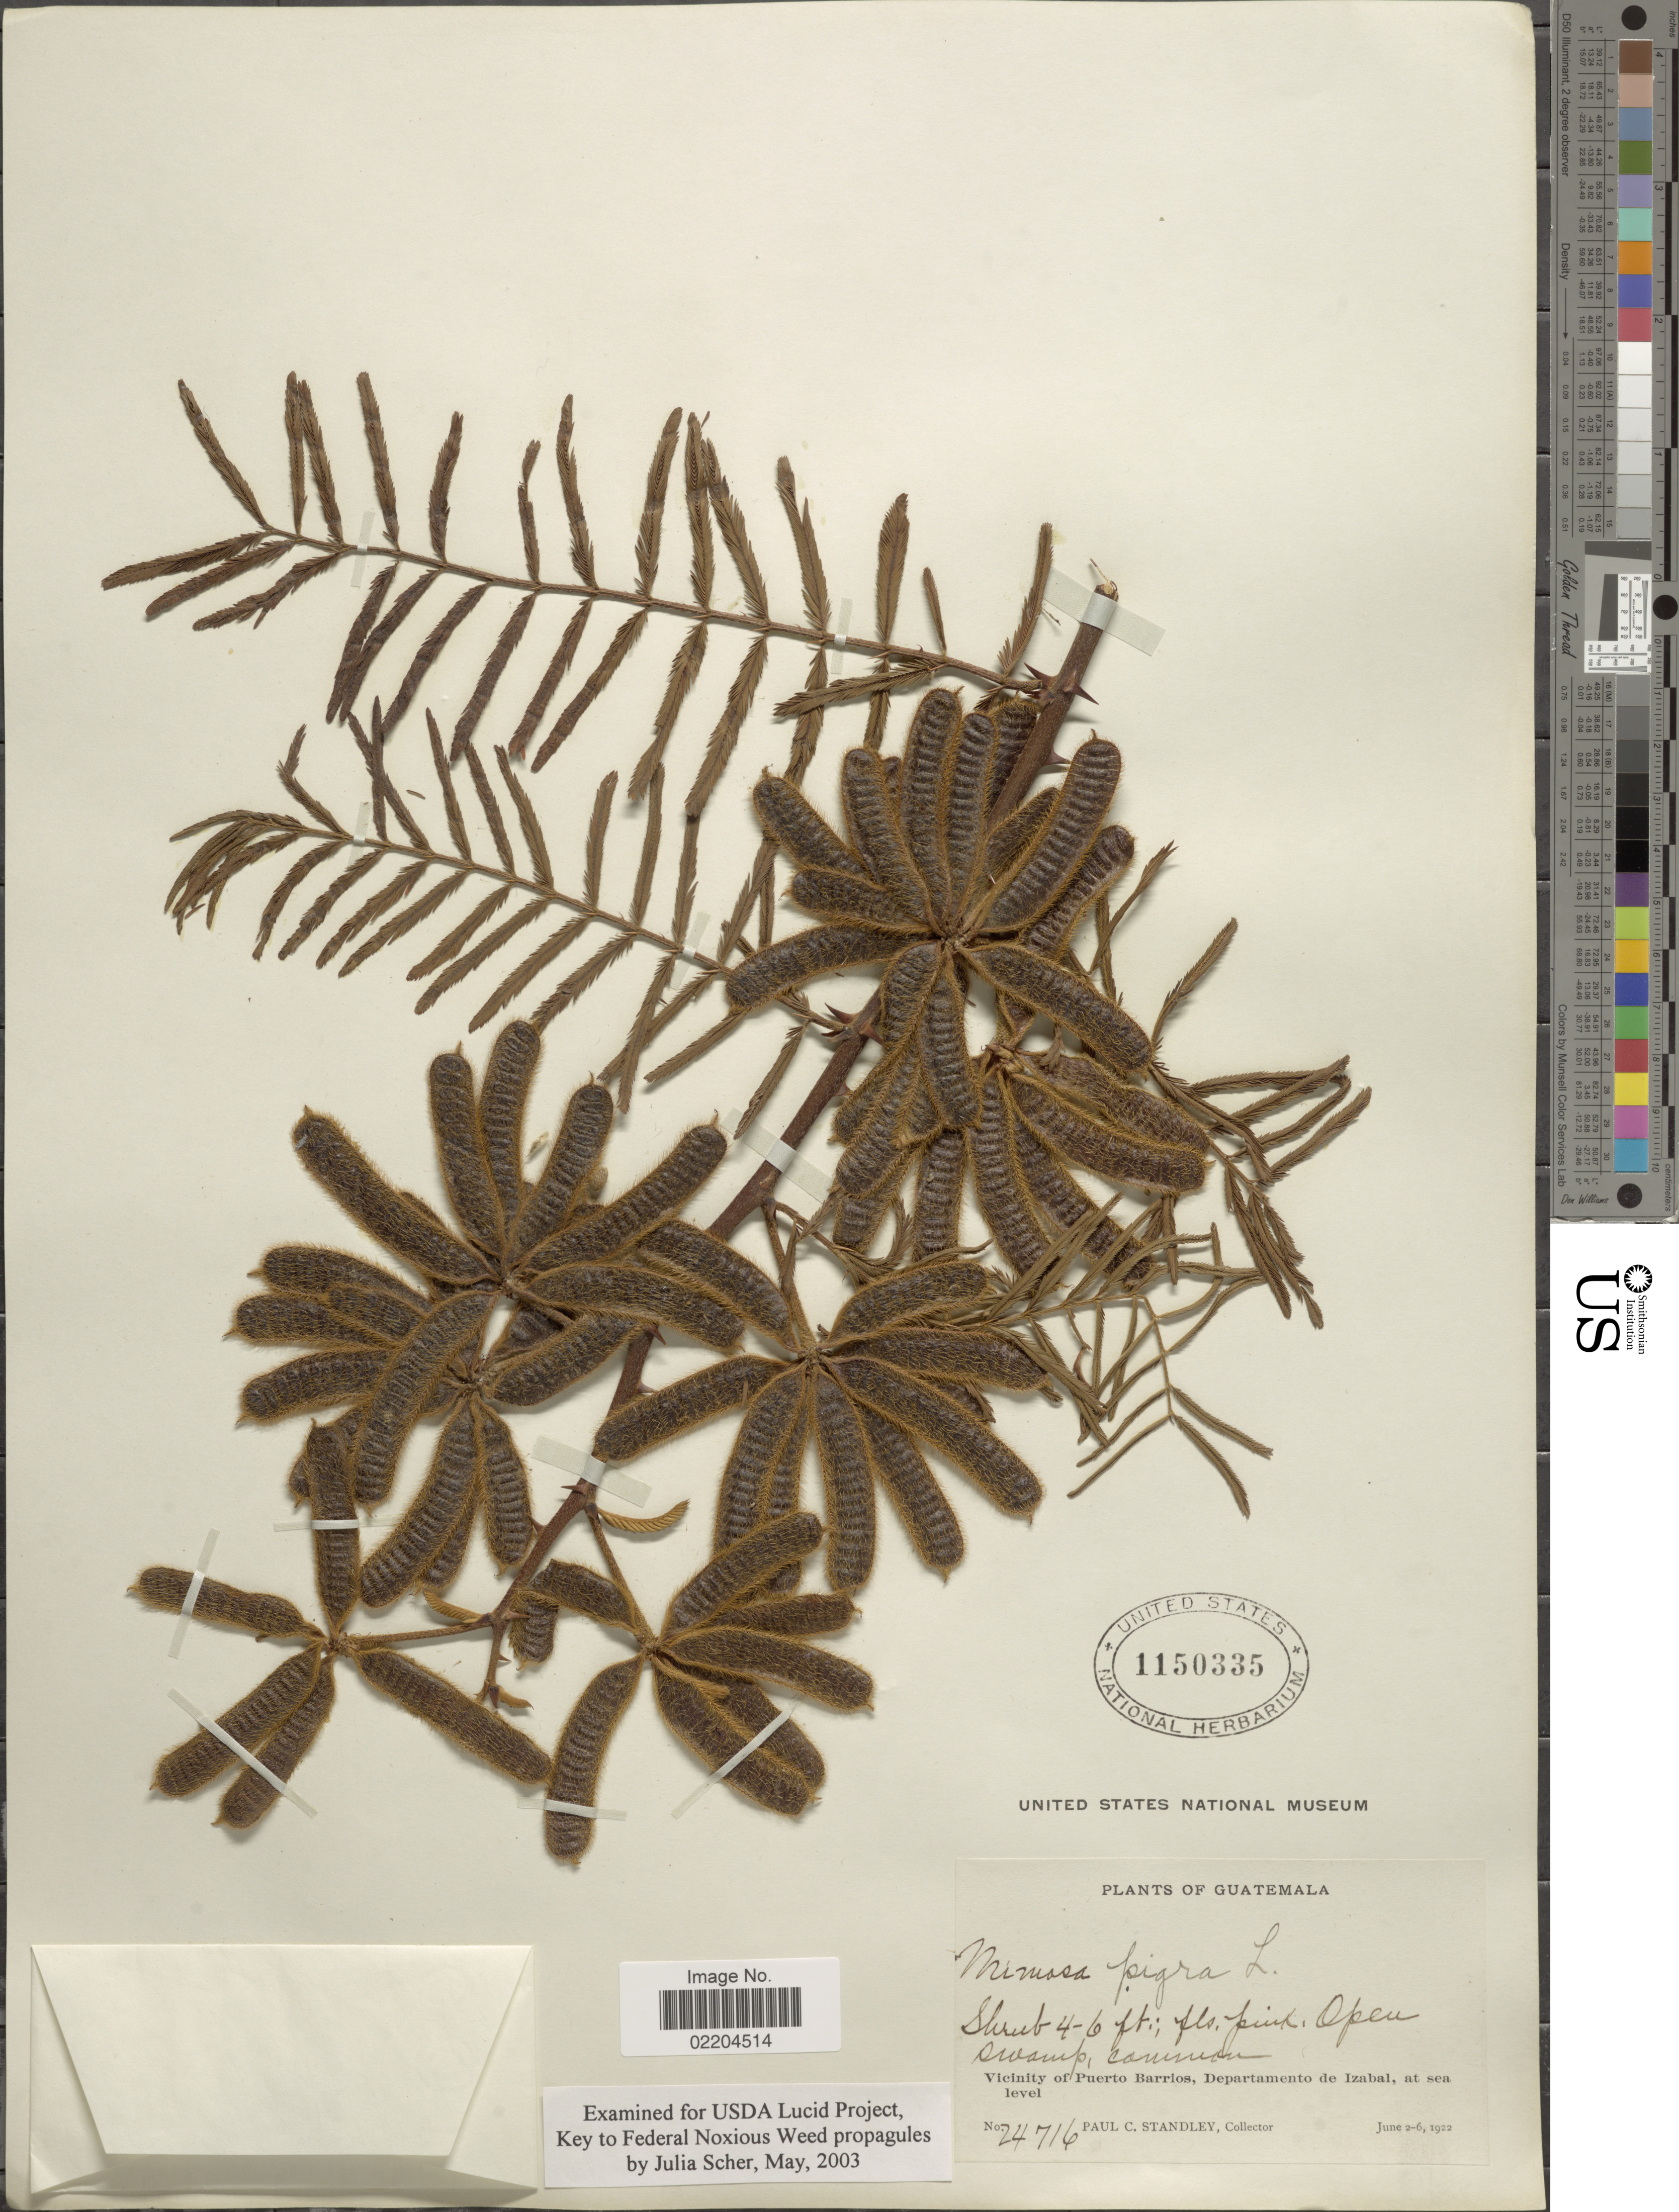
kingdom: Plantae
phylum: Tracheophyta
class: Magnoliopsida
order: Fabales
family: Fabaceae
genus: Mimosa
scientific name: Mimosa pigra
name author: L.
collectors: P. C. Standley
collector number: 24716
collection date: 1922-06-02/1922-06-06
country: Guatemala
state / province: Izabal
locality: Vicinity of Puerto Barrios, Departamento de Izabal.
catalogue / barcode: US 1150335